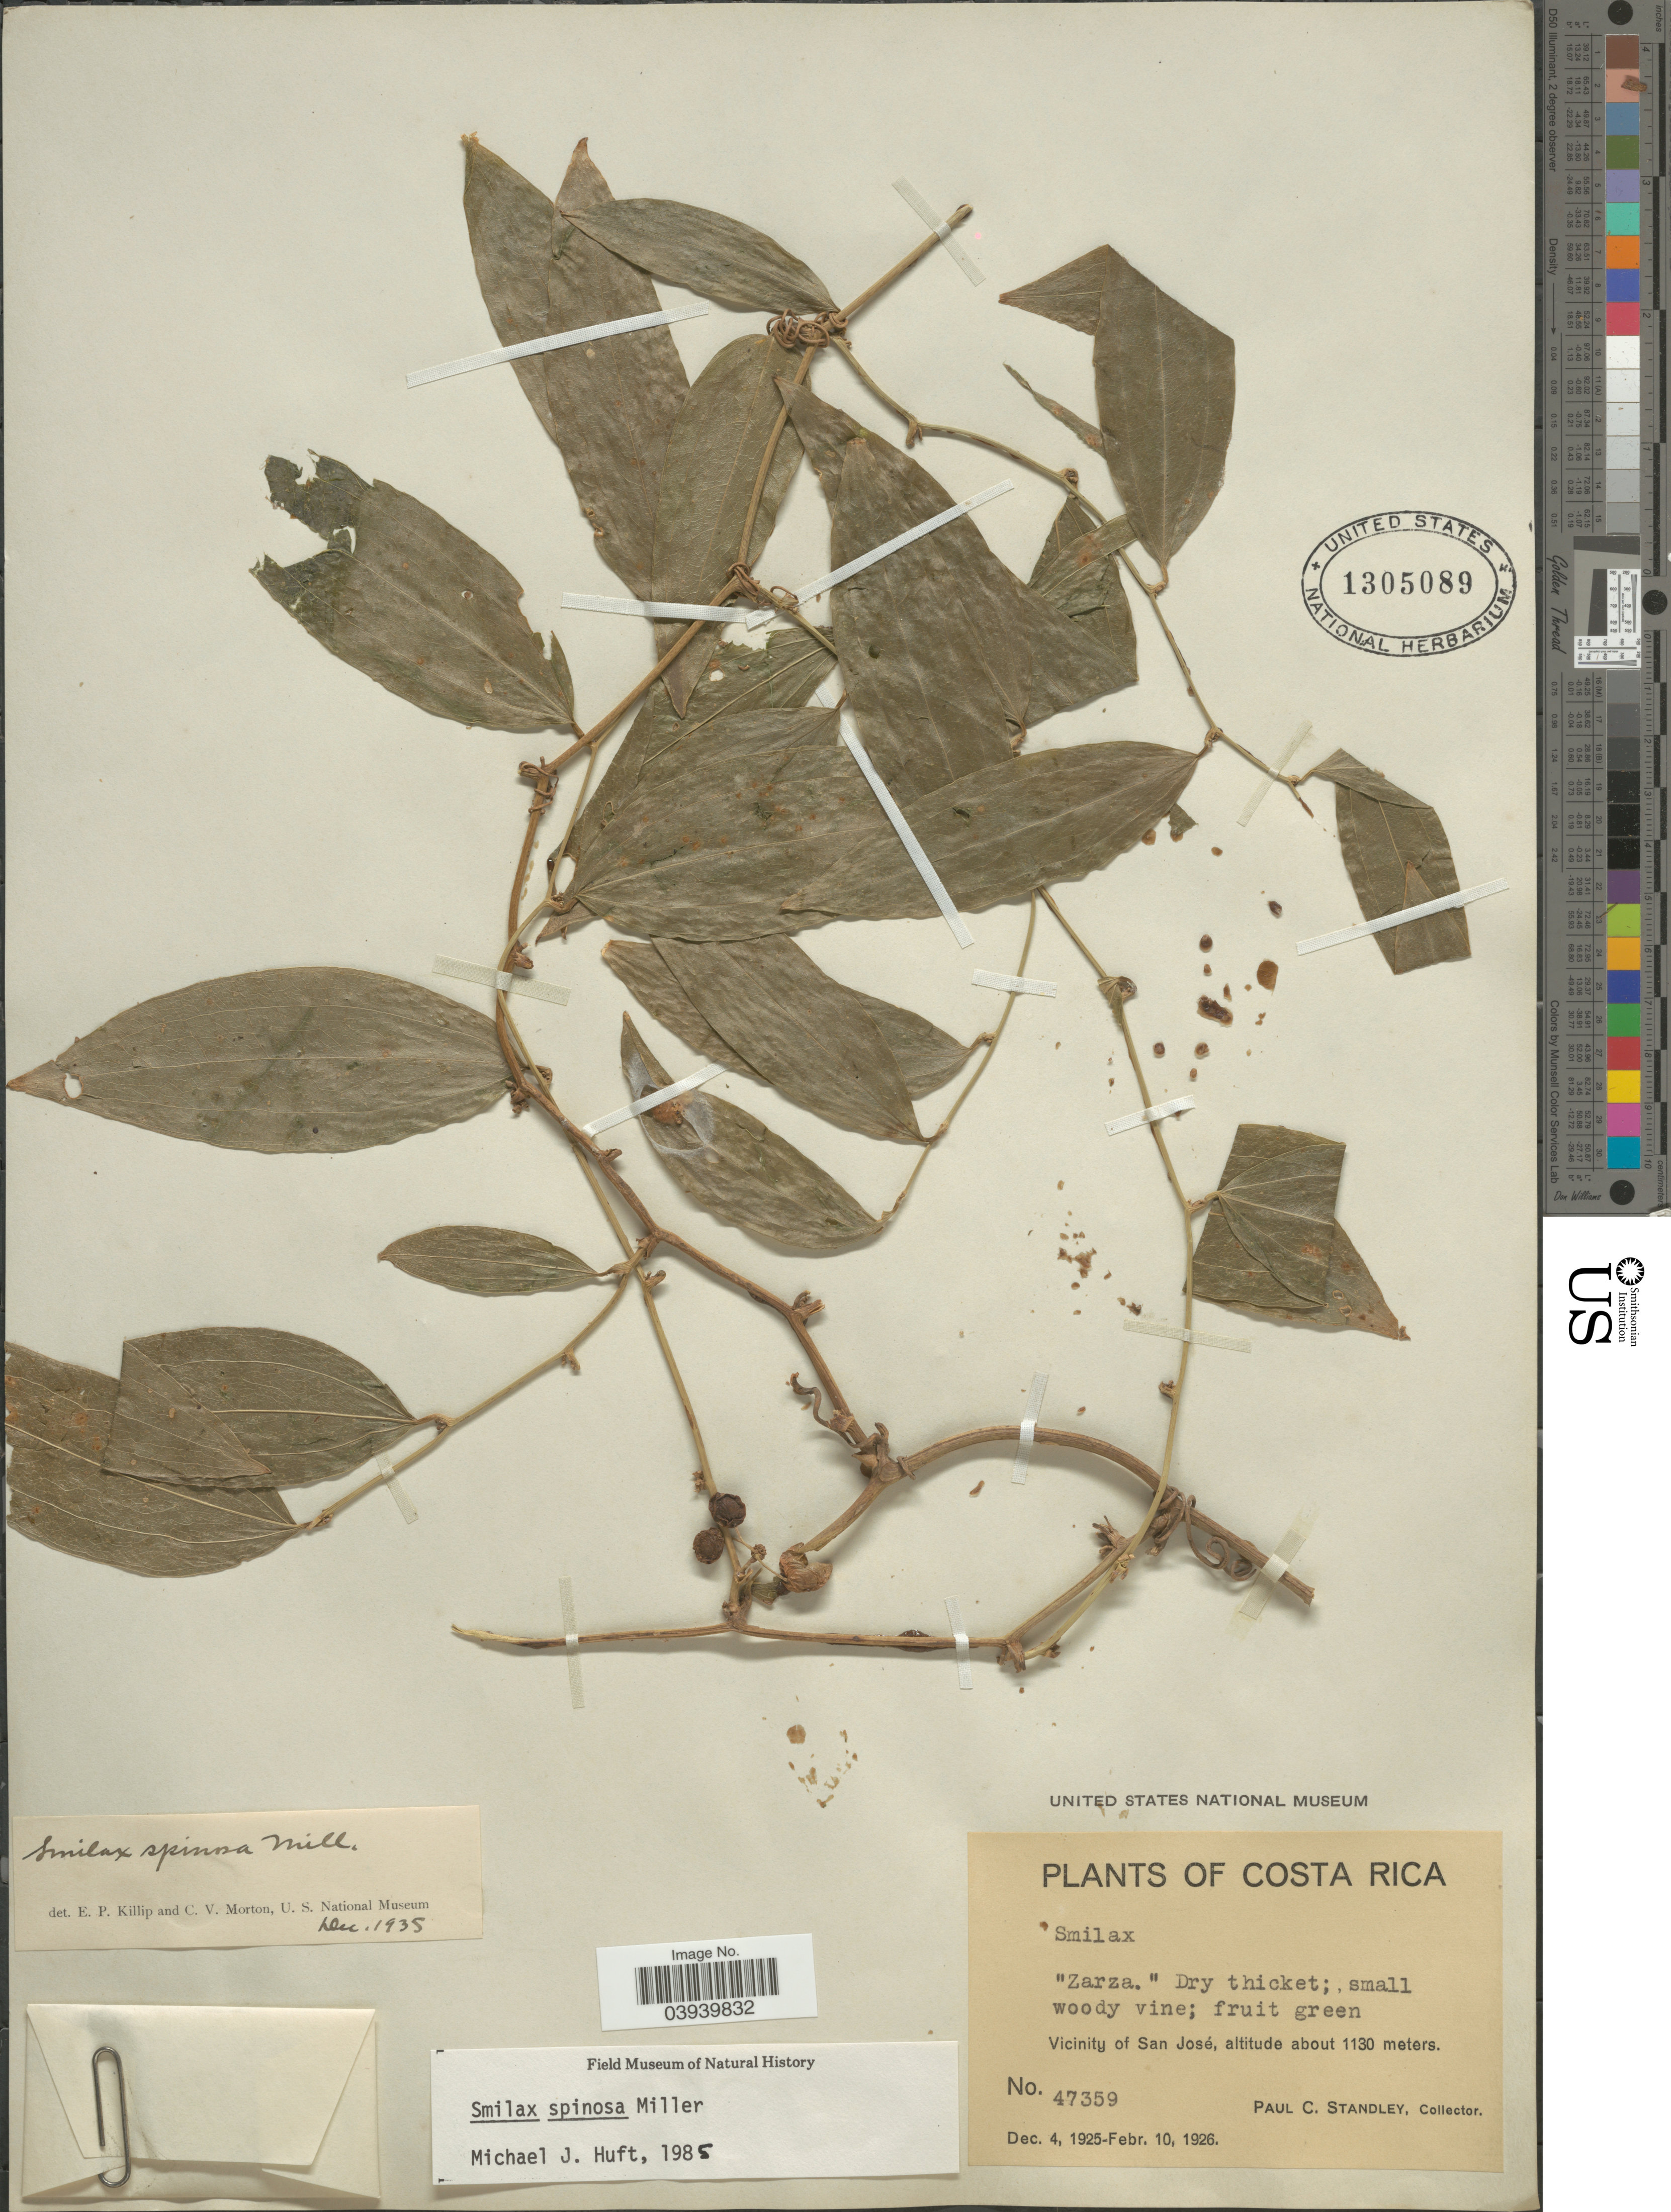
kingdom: Plantae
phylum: Tracheophyta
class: Liliopsida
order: Liliales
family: Smilacaceae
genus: Smilax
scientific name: Smilax spinosa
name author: Mill.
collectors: P. C. Standley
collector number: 47359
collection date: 1925-12-04/1926-02-10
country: Costa Rica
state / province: San José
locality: Vicinity of San José.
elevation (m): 1130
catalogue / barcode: US 1305089